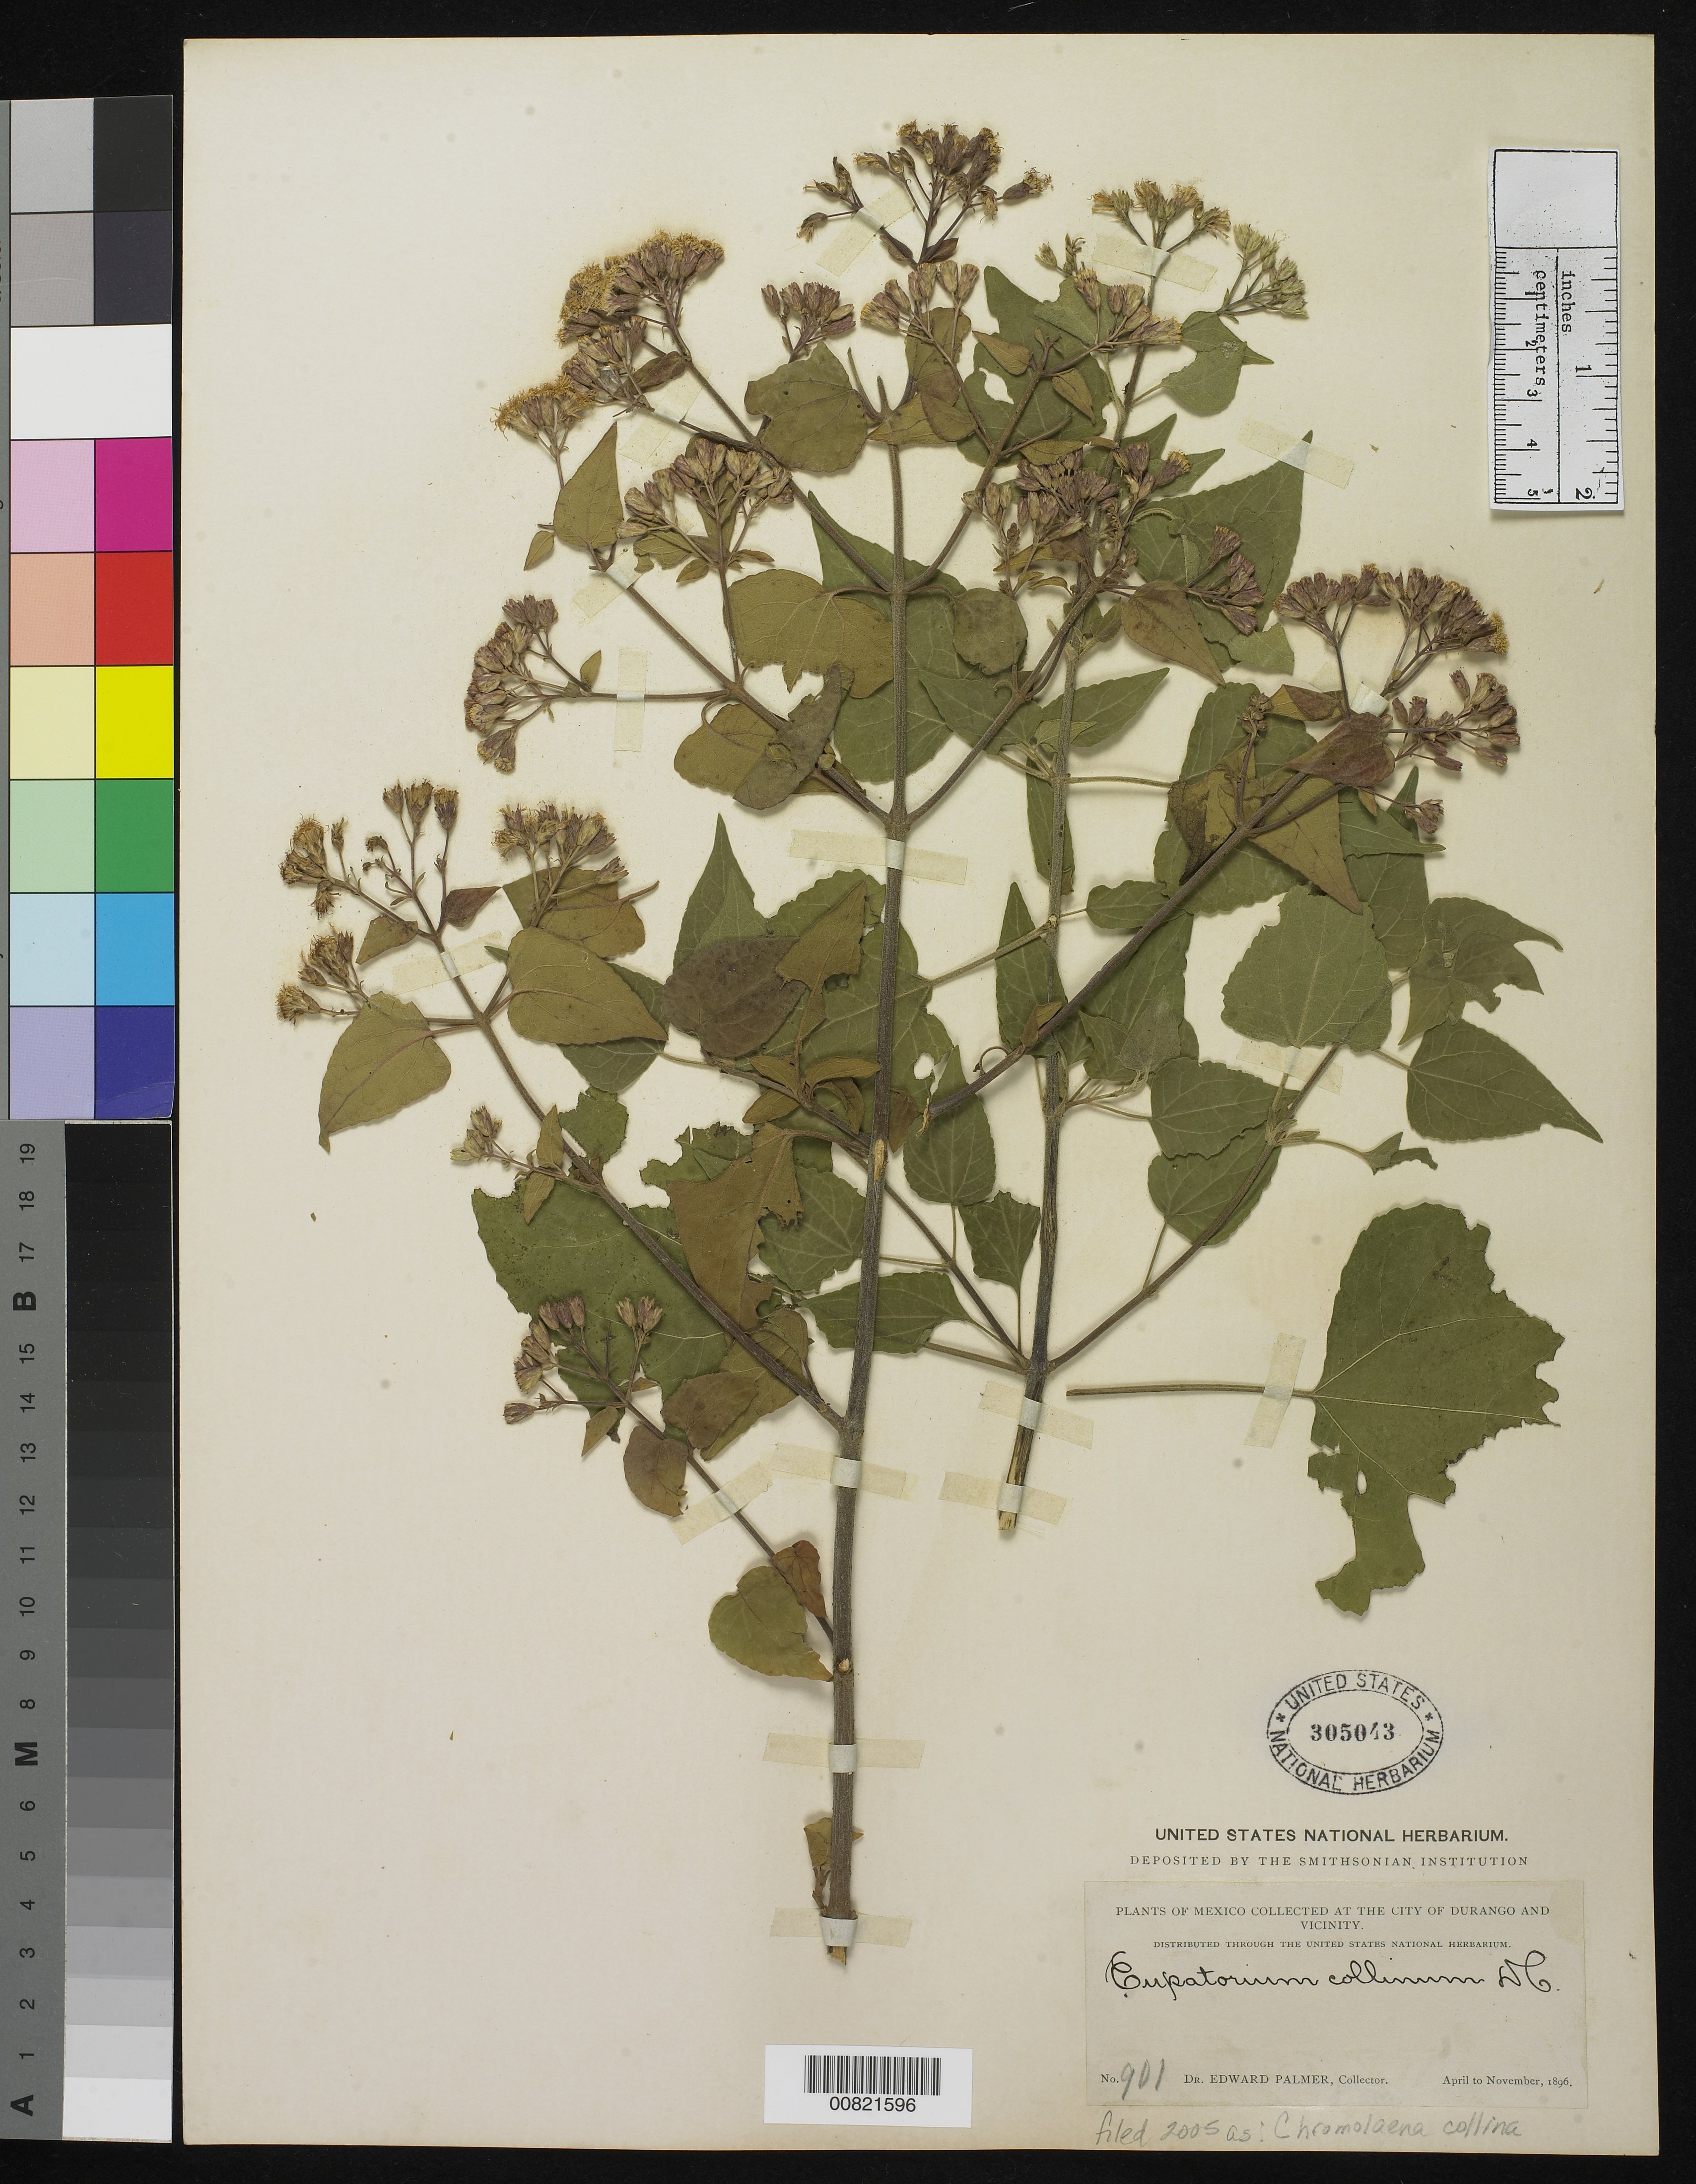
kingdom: Plantae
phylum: Tracheophyta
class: Magnoliopsida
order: Asterales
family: Asteraceae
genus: Chromolaena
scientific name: Chromolaena collina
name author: (DC.) R.M. King & H. Rob.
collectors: E. Palmer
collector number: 901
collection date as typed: Apr 1899 and -- May 1899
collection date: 1899-04,1899-05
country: Mexico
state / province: Durango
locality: City of Durango and vicinity.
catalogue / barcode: US 305043